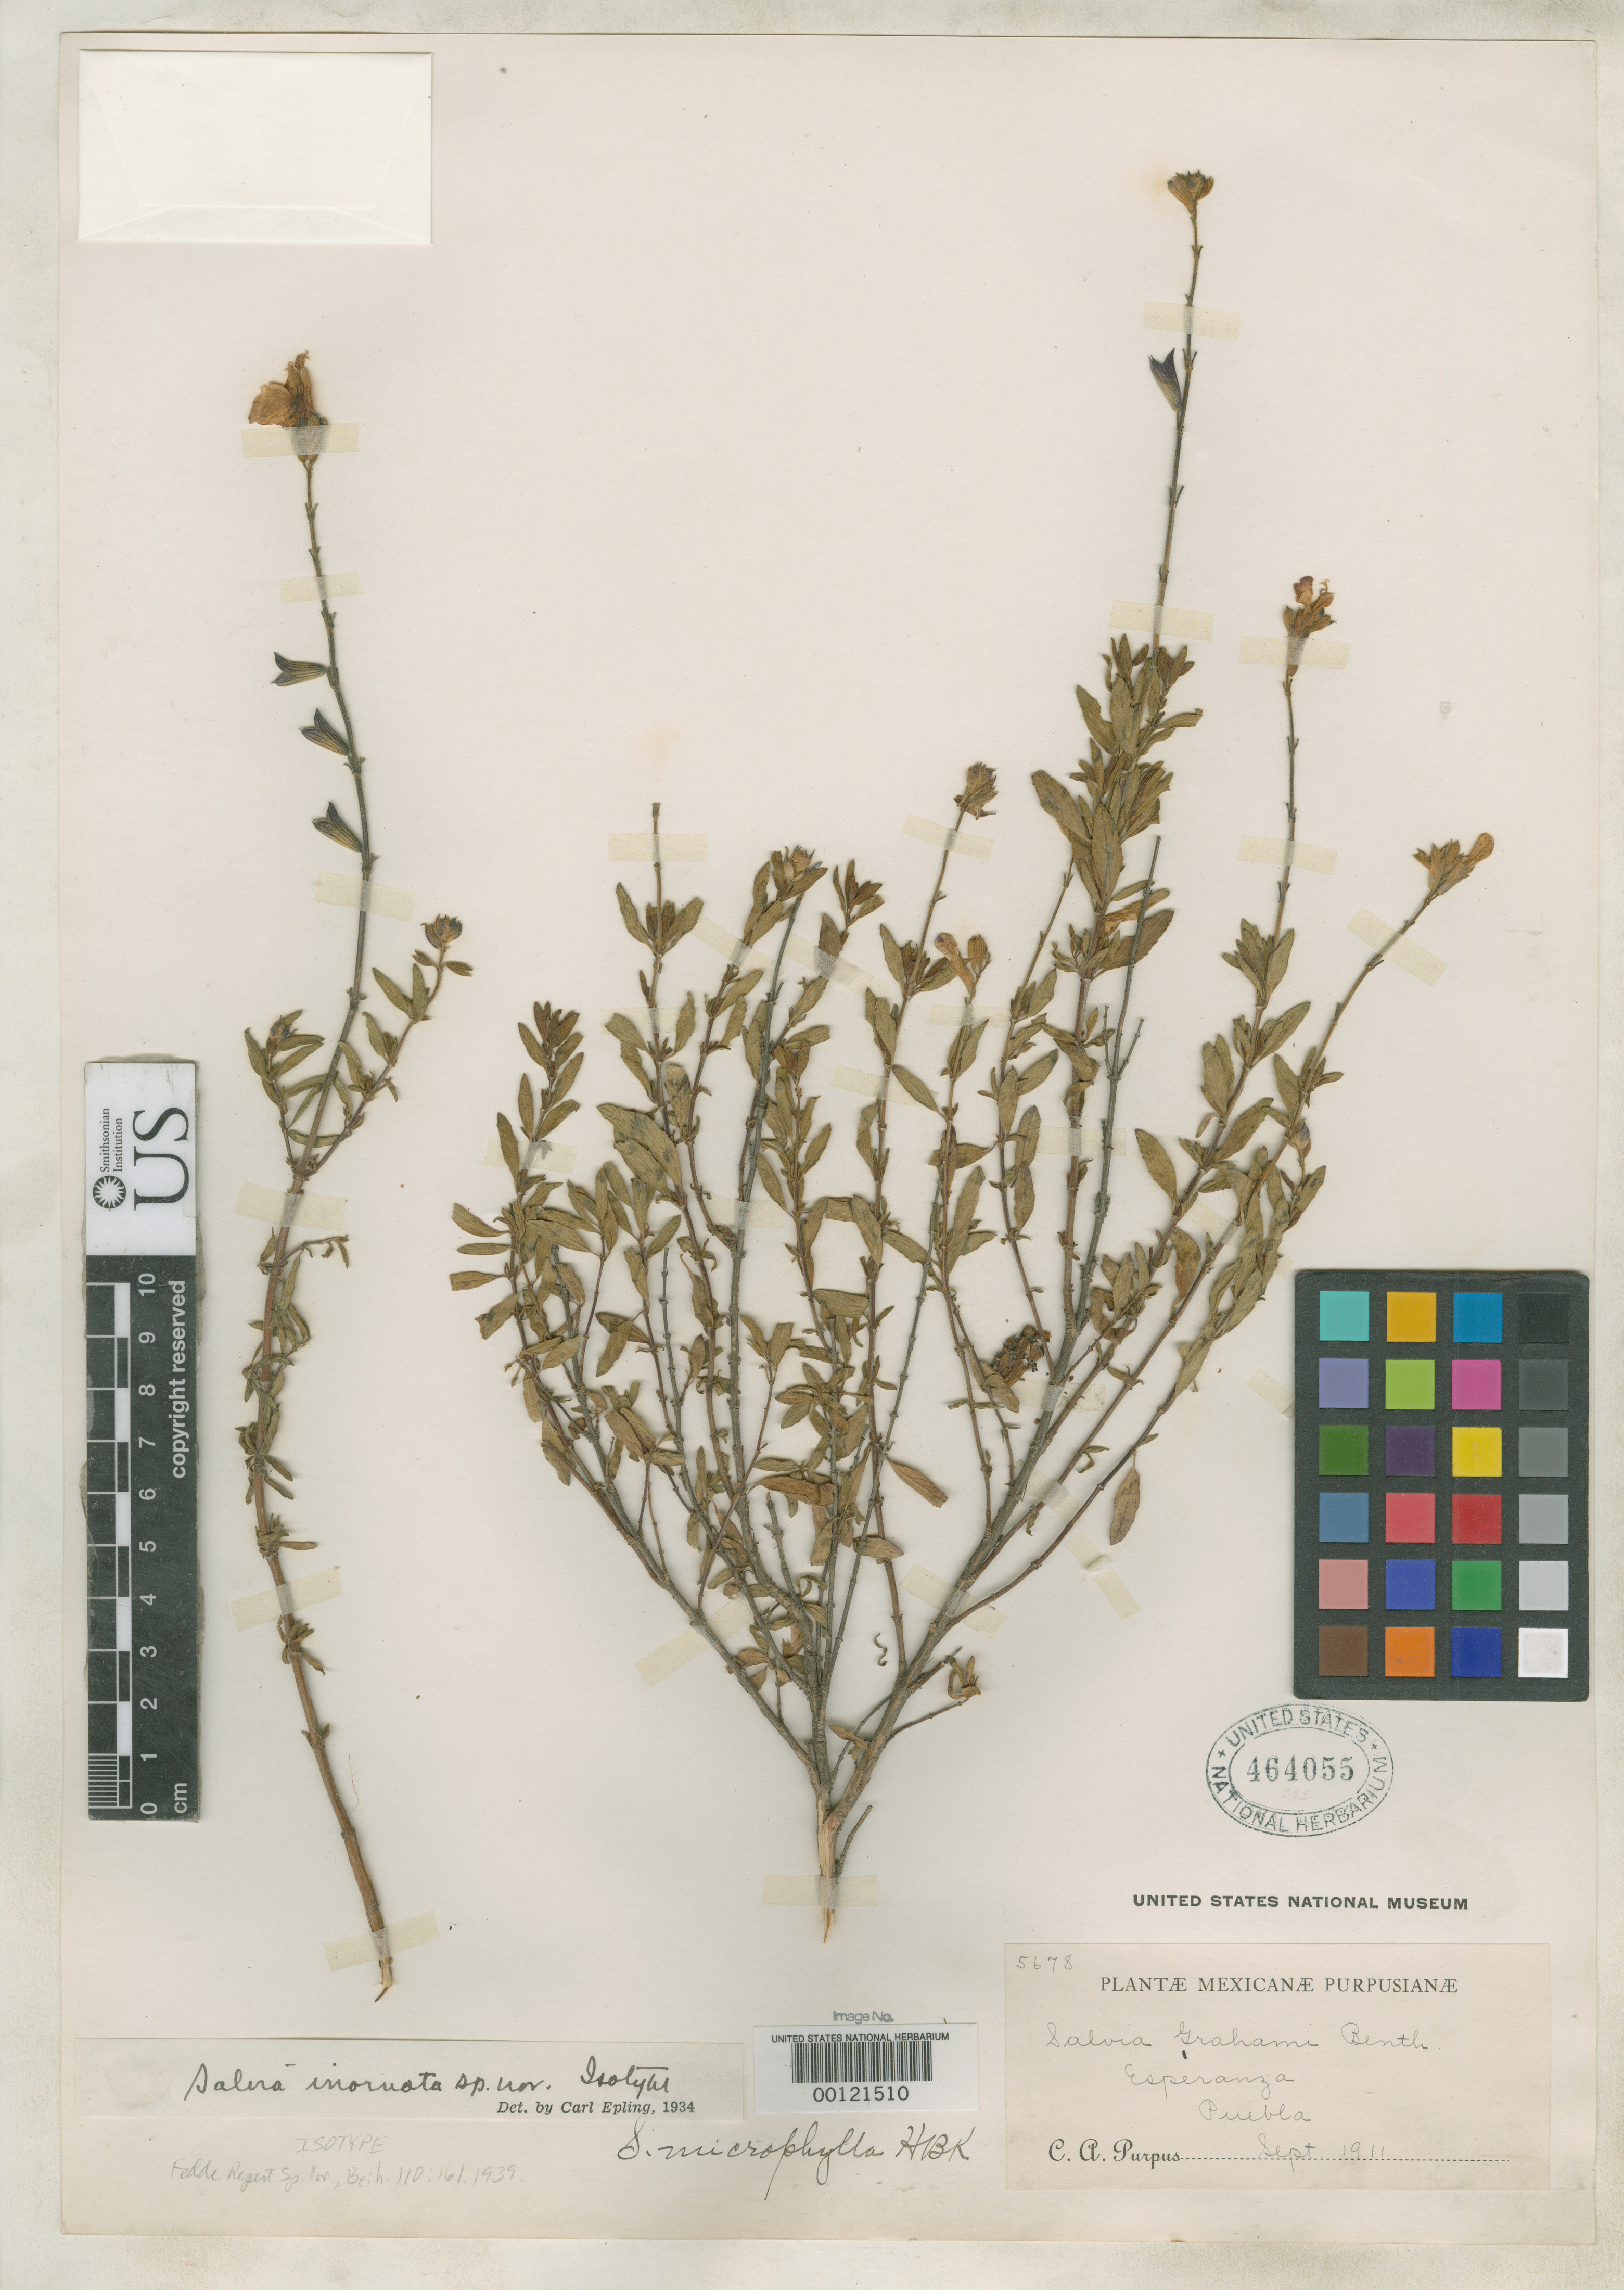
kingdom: Plantae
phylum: Tracheophyta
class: Magnoliopsida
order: Lamiales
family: Lamiaceae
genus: Salvia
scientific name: Salvia inornata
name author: Epling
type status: Isotype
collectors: C. A. Purpus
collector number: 5678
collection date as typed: Sep 1911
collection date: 1911-09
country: Mexico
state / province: Puebla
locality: Esperanza.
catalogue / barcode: US 464055